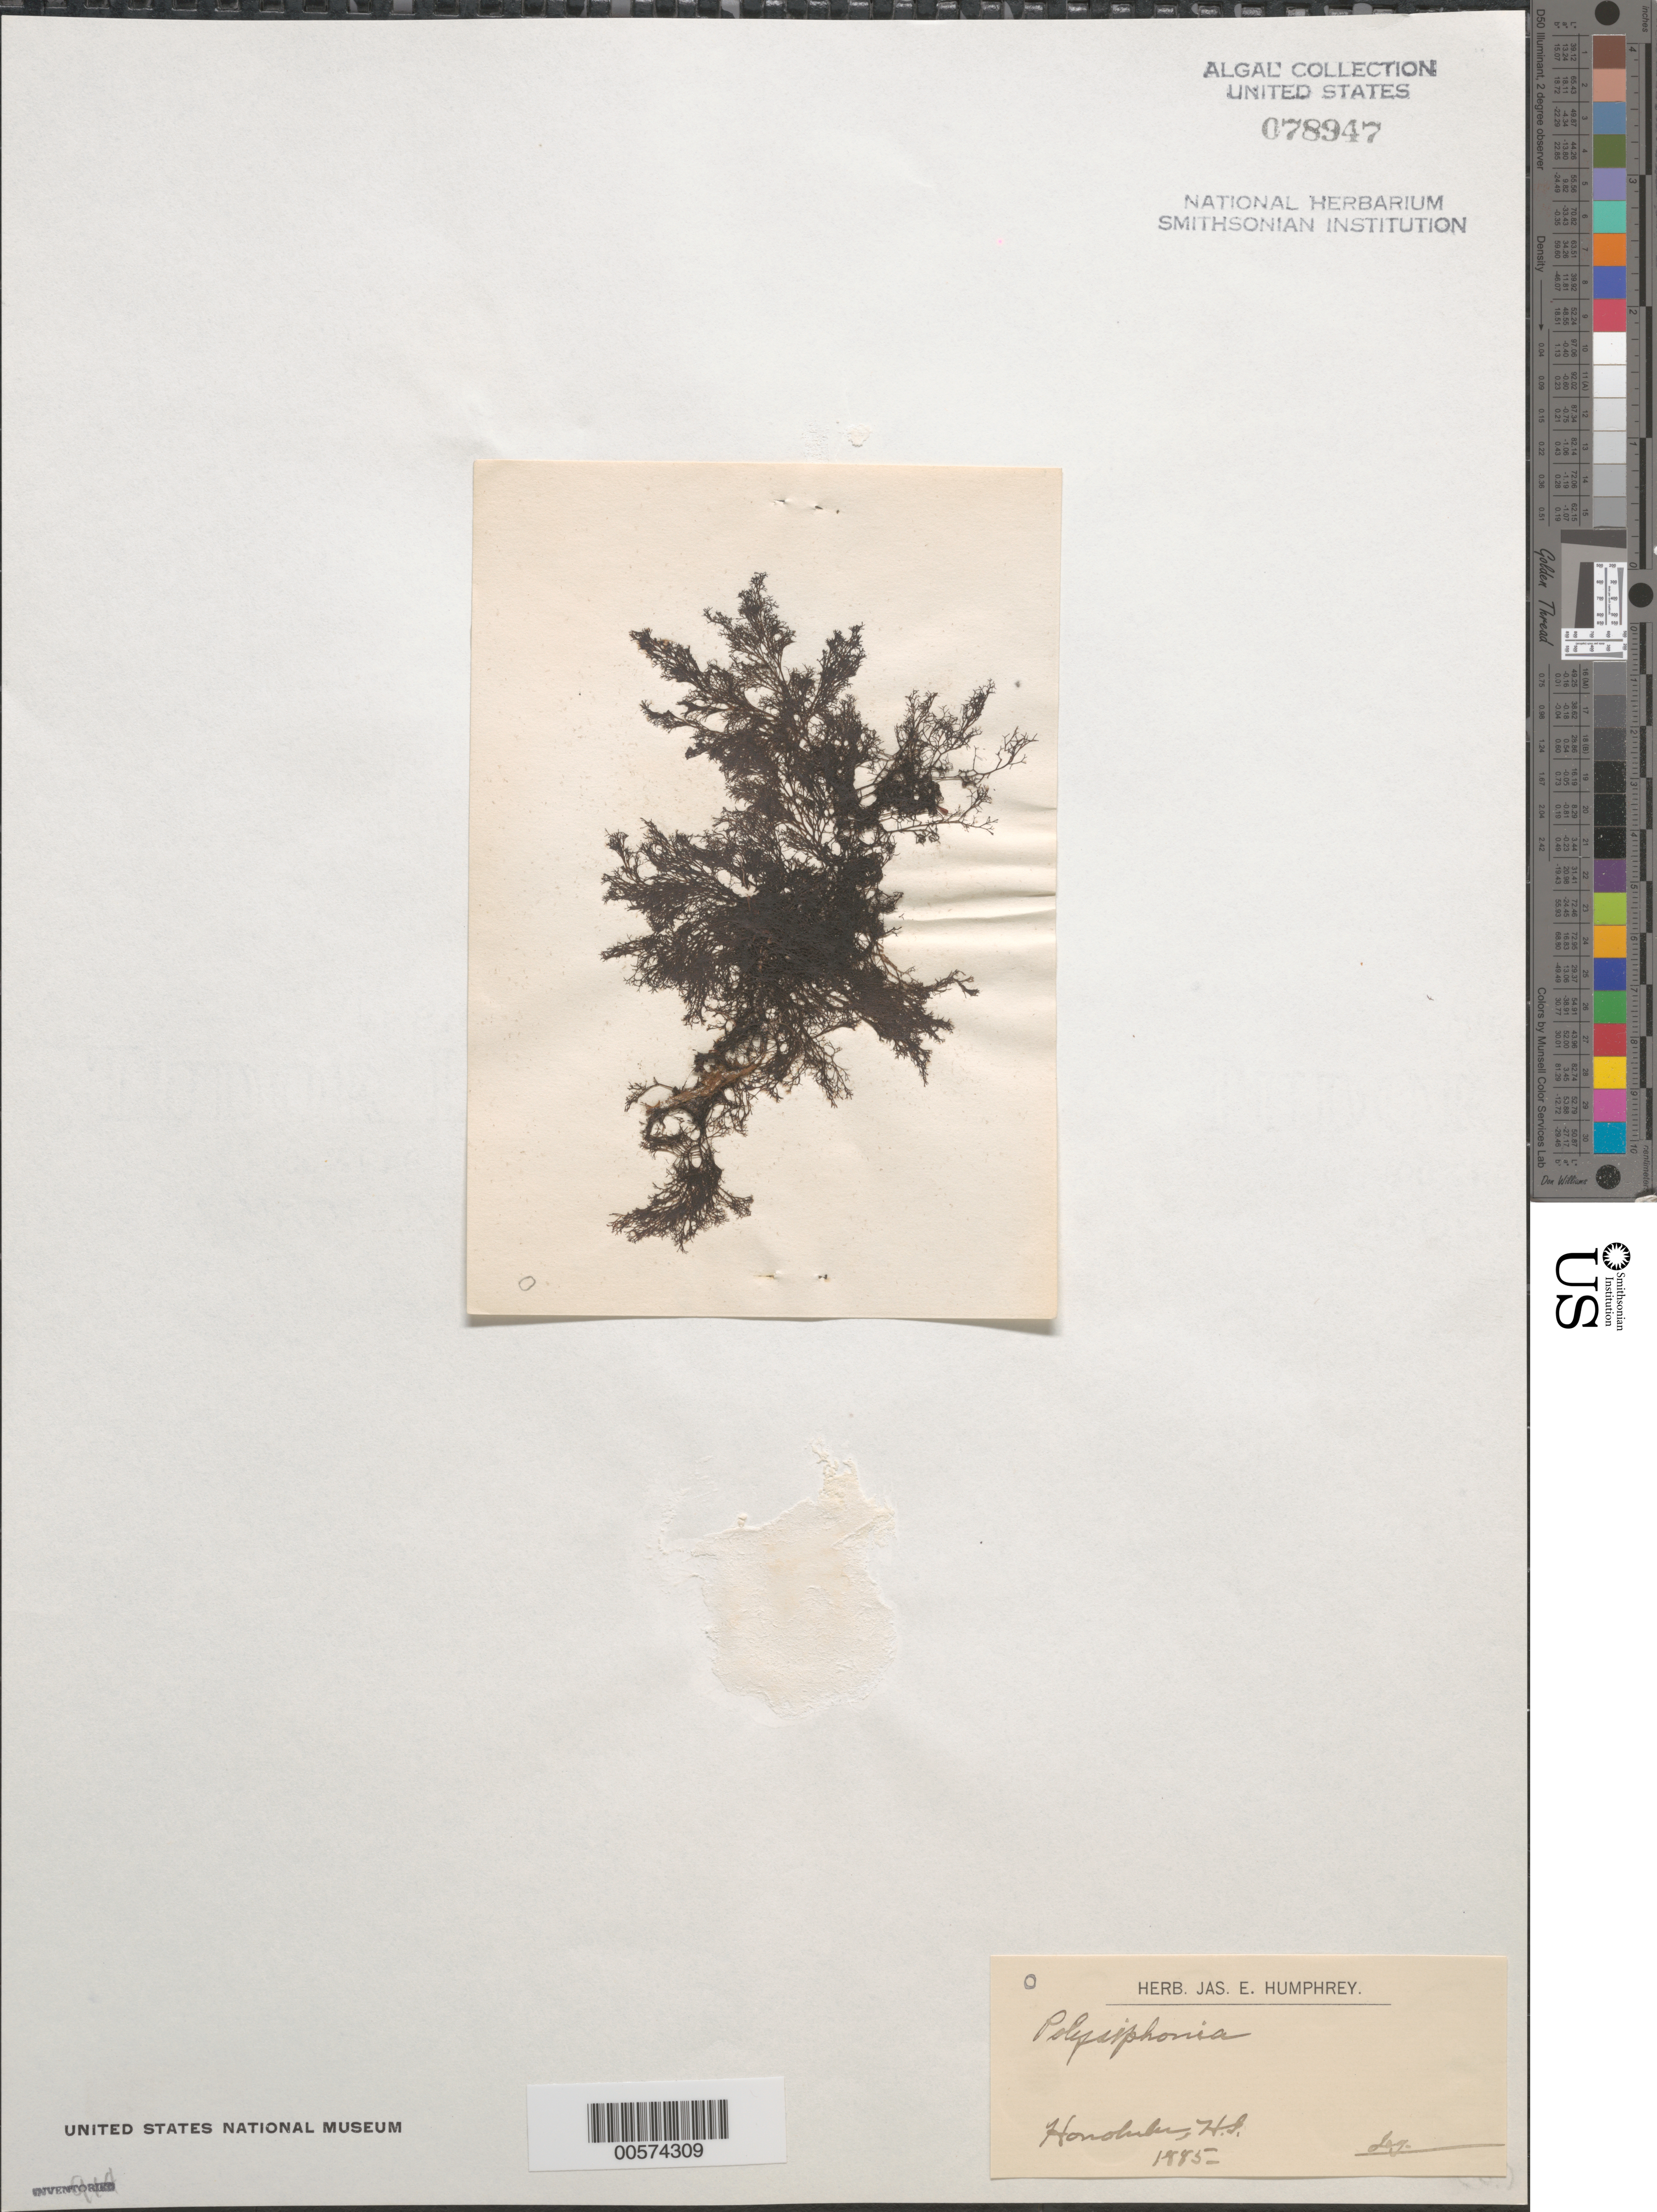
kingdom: Plantae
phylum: Rhodophyta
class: Florideophyceae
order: Ceramiales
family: Rhodomelaceae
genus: Polysiphonia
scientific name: Polysiphonia sp.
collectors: J. Humphrey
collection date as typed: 1885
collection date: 1885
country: United States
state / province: Hawaii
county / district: Honolulu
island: Oahu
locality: Honolulu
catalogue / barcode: US 78947